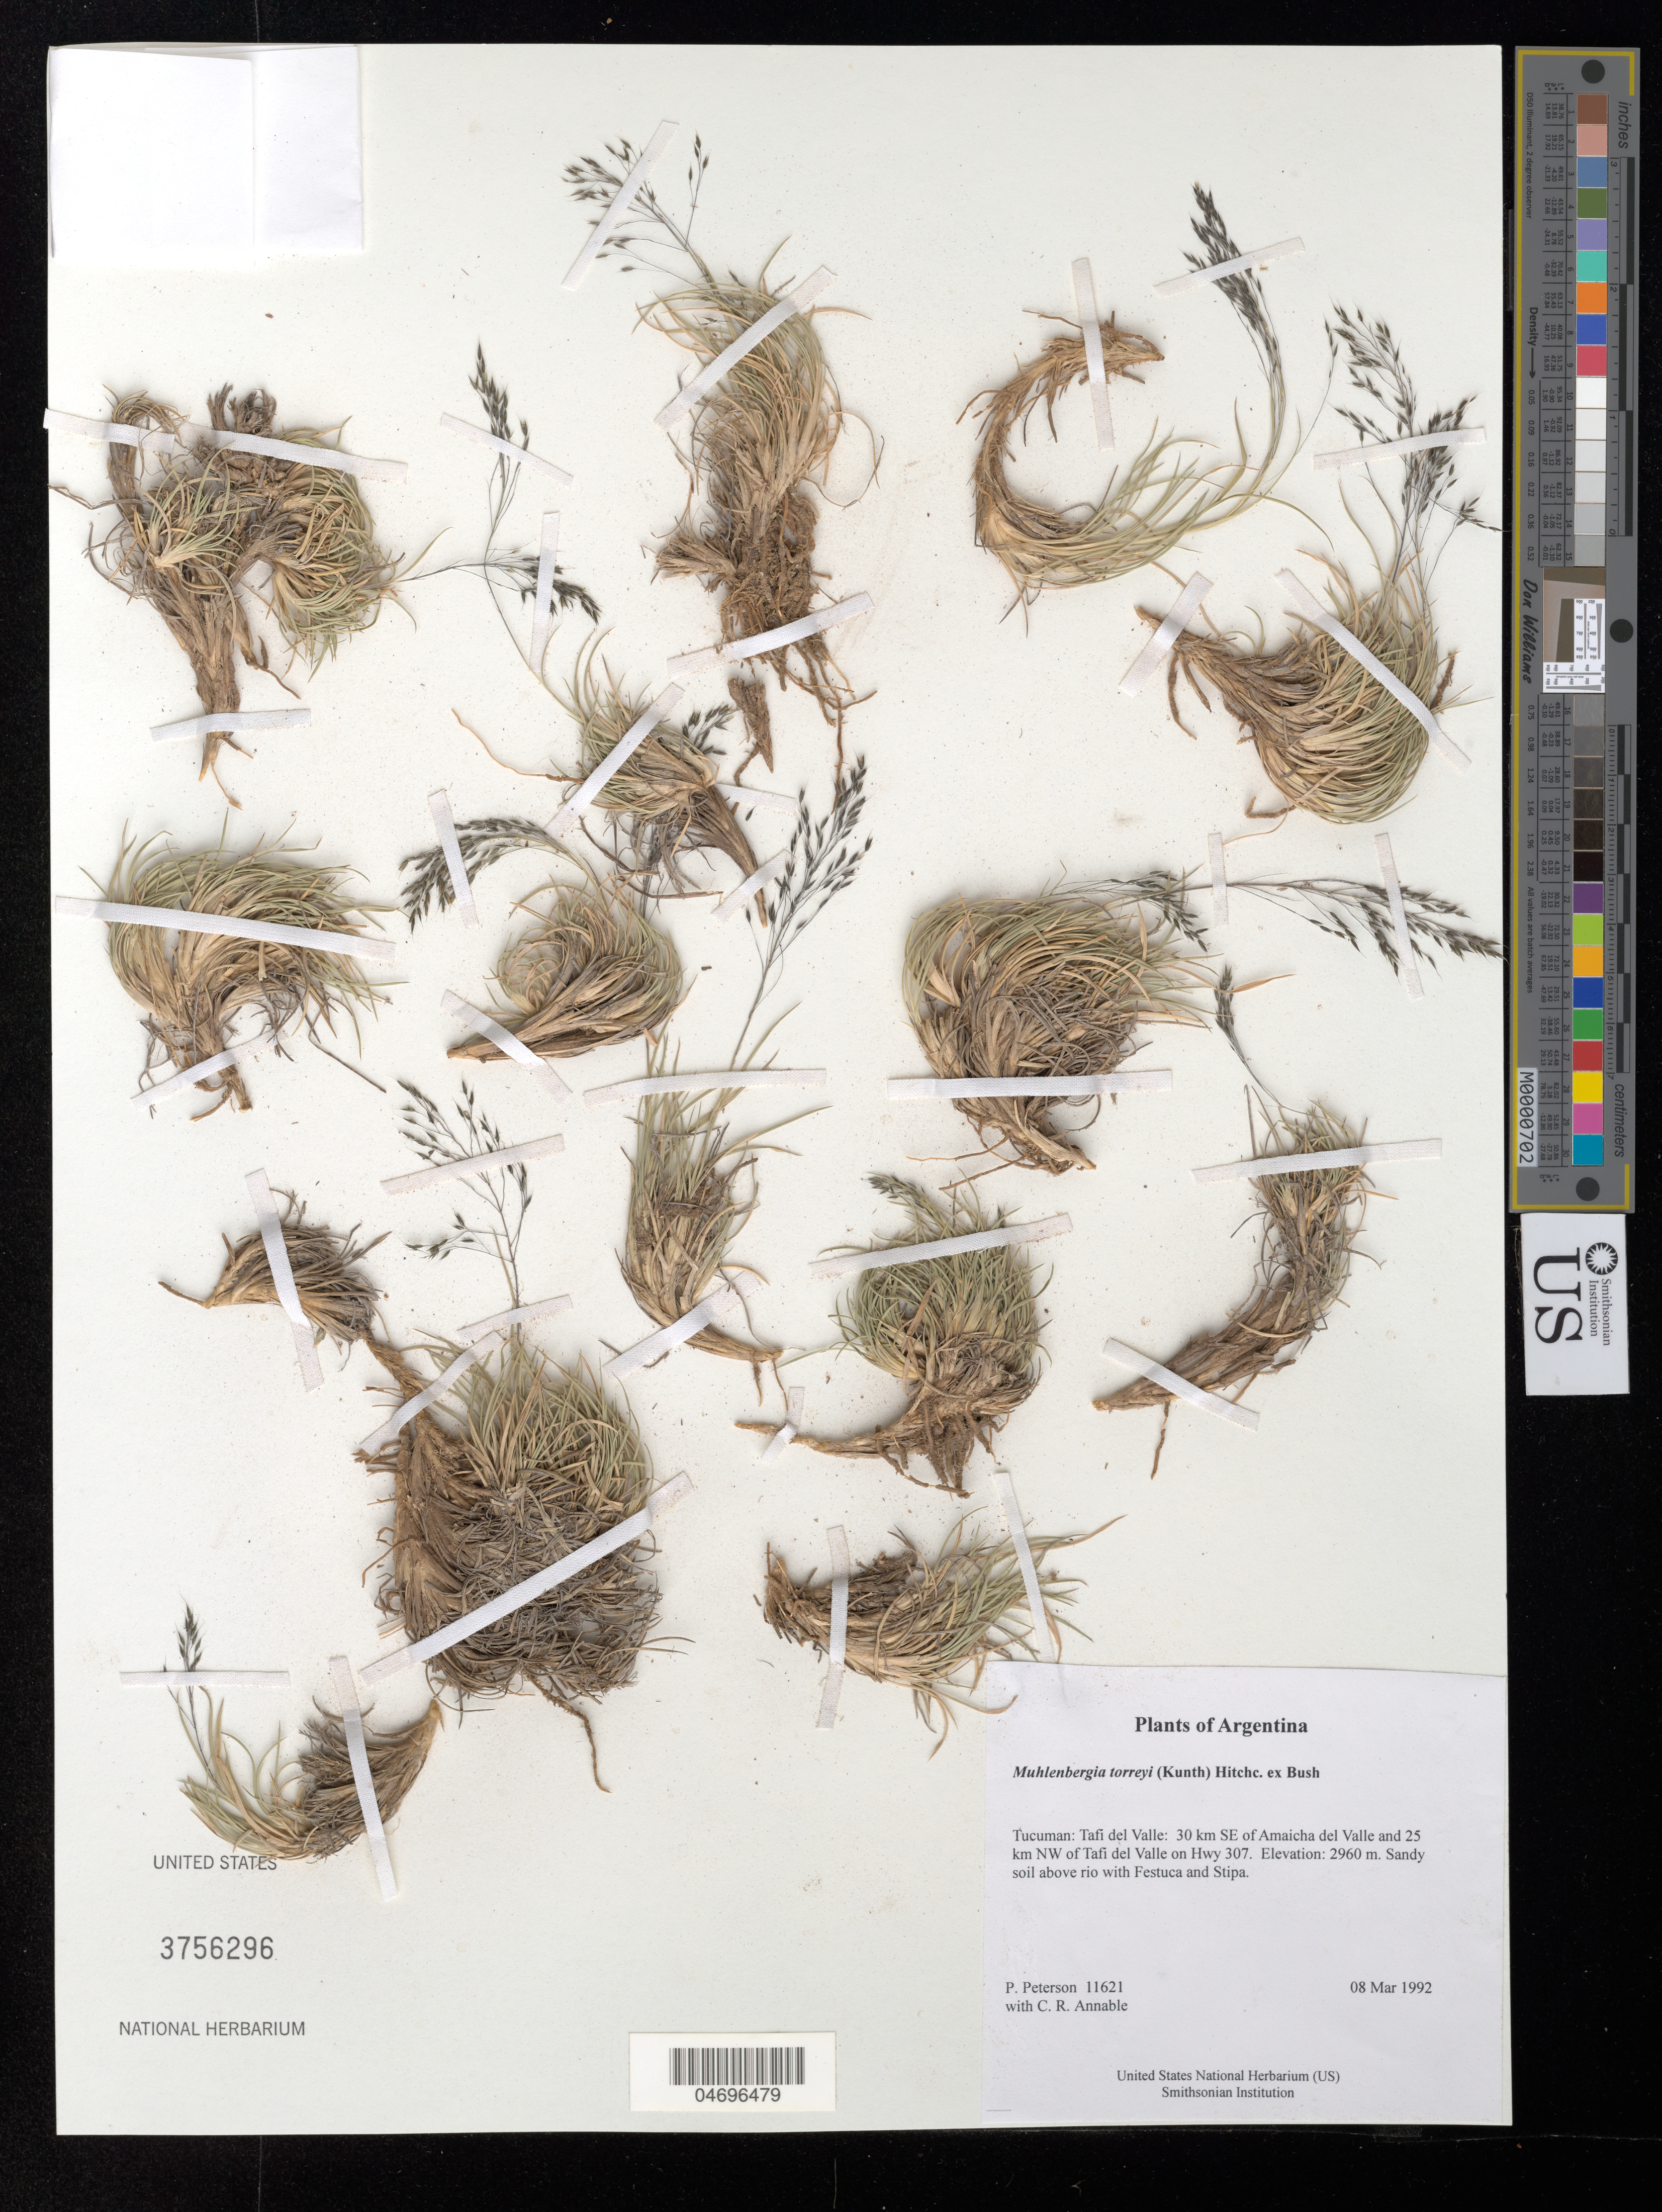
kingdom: Plantae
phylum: Tracheophyta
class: Liliopsida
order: Poales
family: Poaceae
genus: Muhlenbergia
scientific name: Muhlenbergia torreyi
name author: (Kunth) Hitchc. ex Bush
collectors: P. M. Peterson & C. R. Annable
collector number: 11621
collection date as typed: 08 Mar 1992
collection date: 1992-03-08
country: Argentina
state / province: Tucuman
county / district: Tafi del Valle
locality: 30 km SE of Amaicha del Valle and 25 km NW of Tafi del Valle on Hwy 307.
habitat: Sandy soil above rio with Festuca and Stipa.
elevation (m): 2960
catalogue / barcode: US 3756296